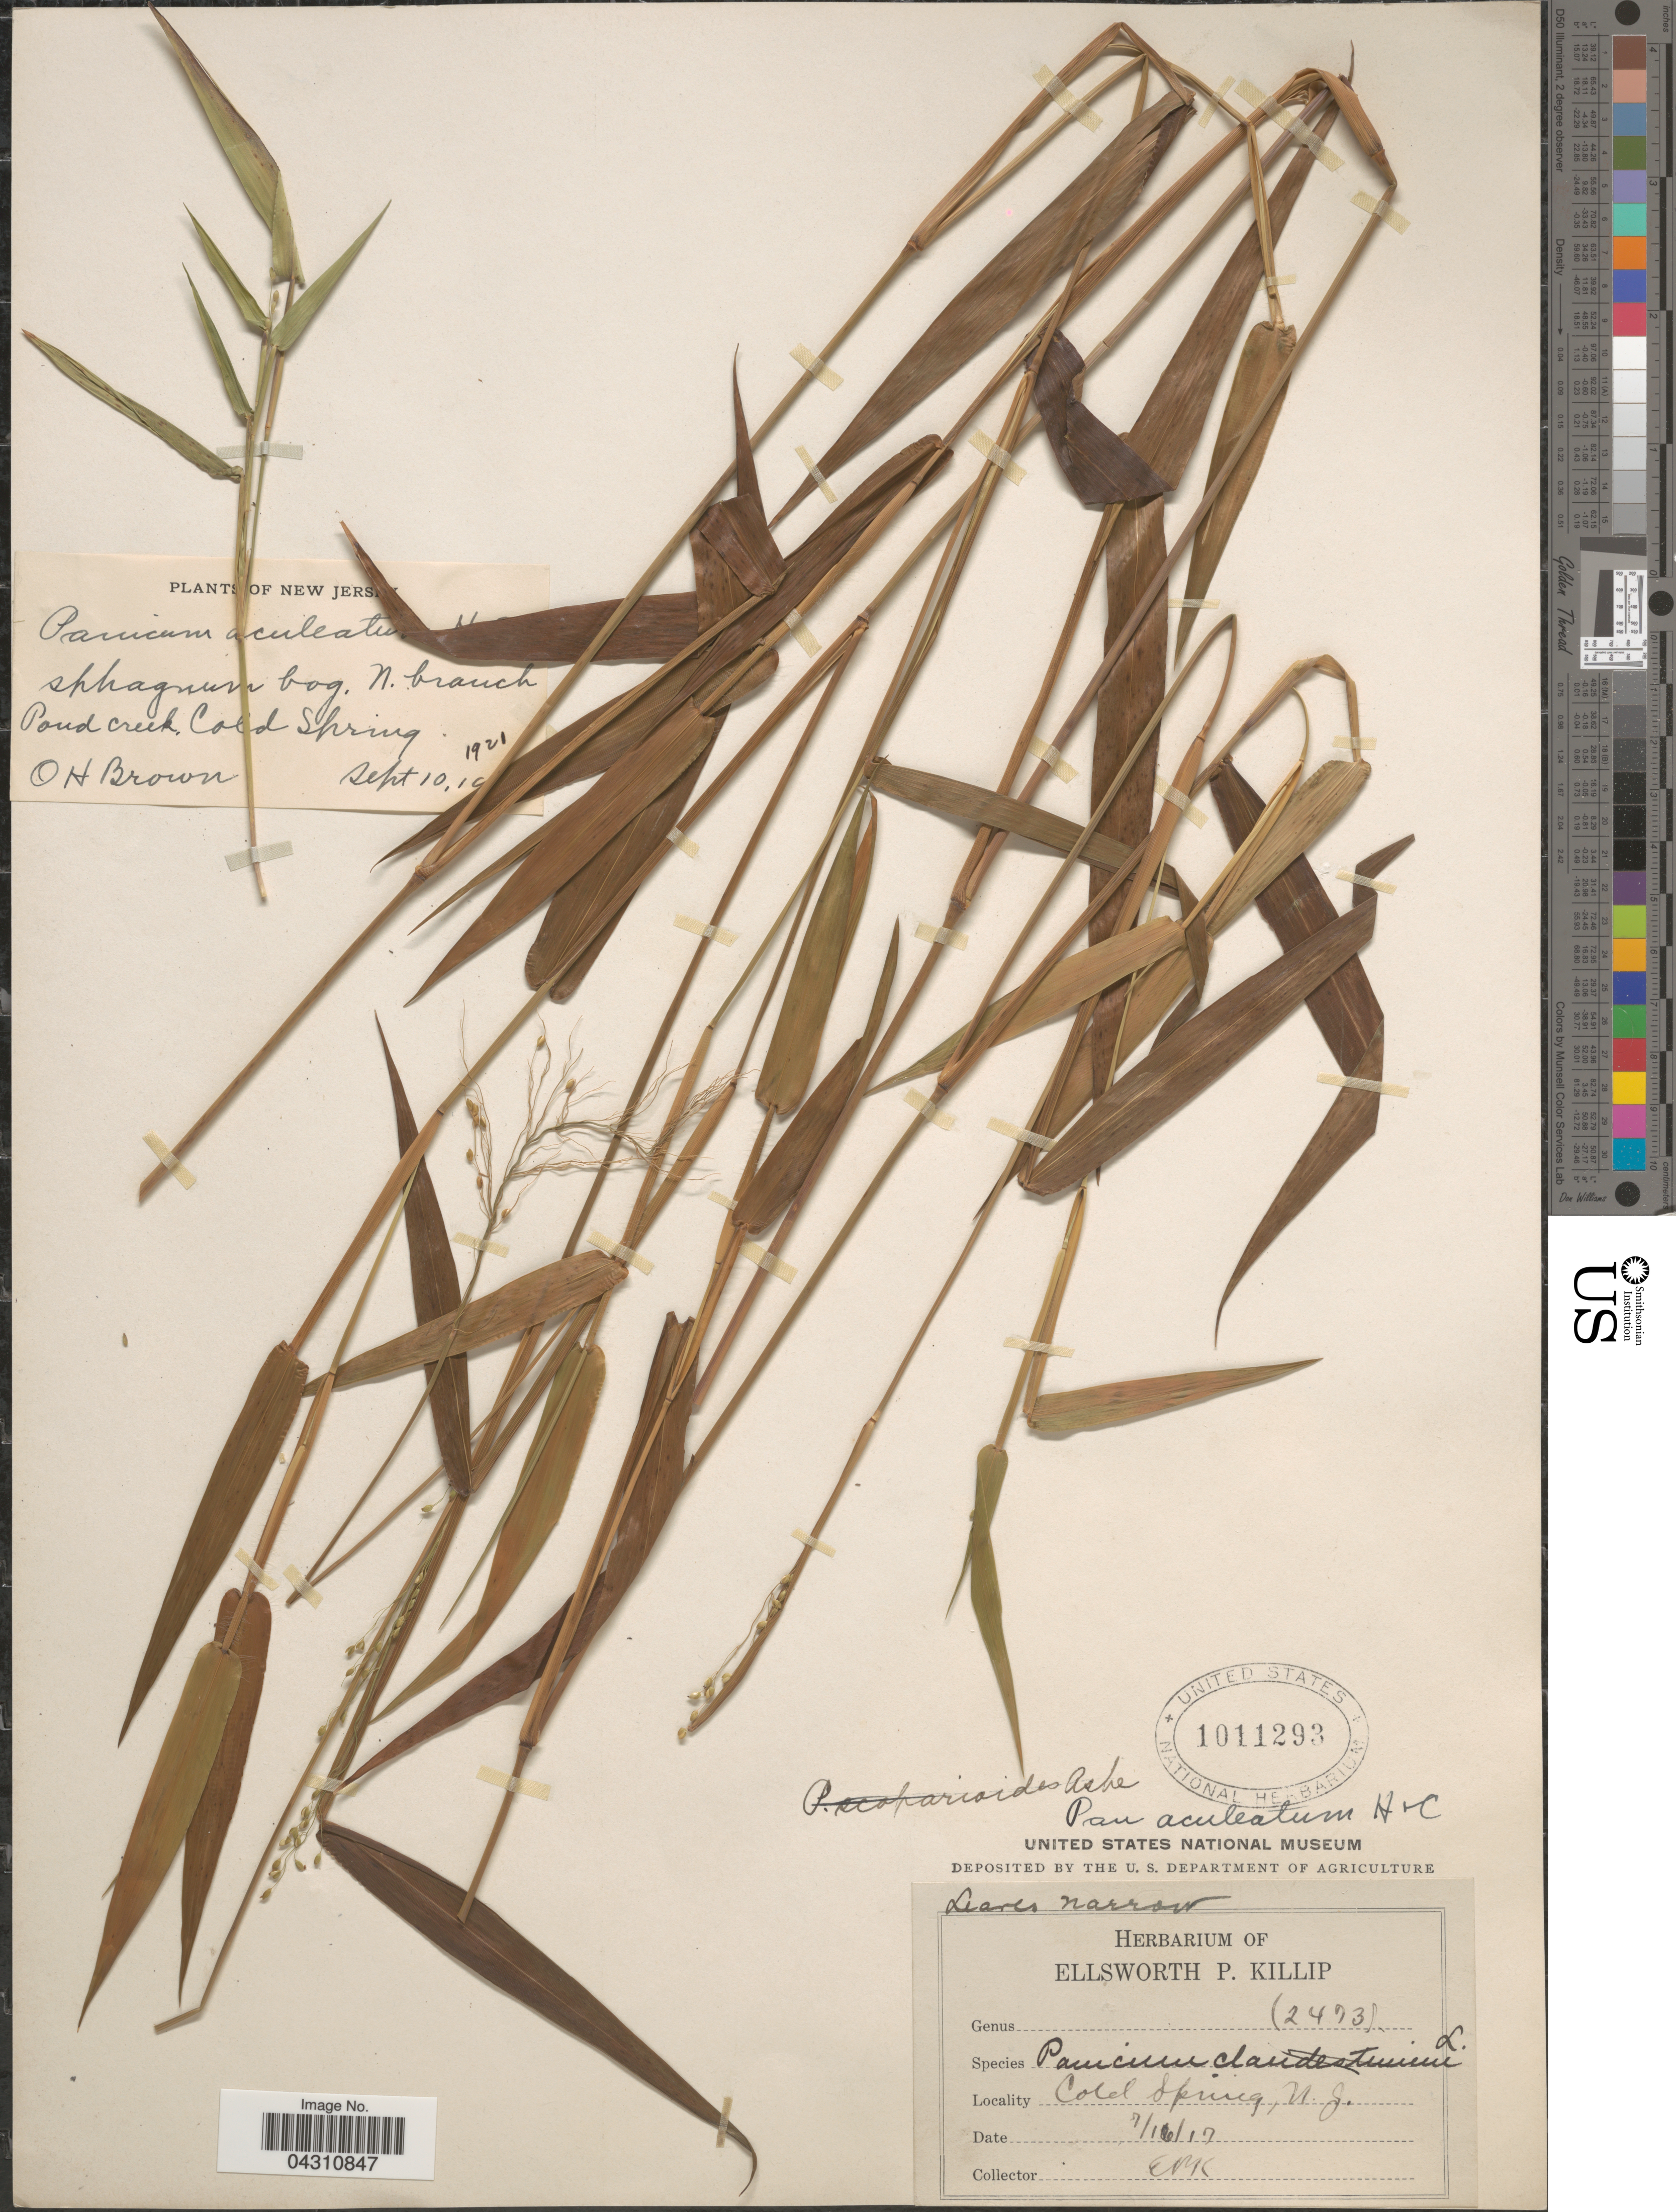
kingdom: Plantae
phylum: Tracheophyta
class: Liliopsida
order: Poales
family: Poaceae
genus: Dichanthelium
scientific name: Dichanthelium scabriusculum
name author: (Elliott) Gould & C.A. Clark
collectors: E. P. Killip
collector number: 2473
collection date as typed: Transcribed d/m/y: 16/7/17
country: United States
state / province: New Jersey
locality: Cold Spring.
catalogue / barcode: US 1011293